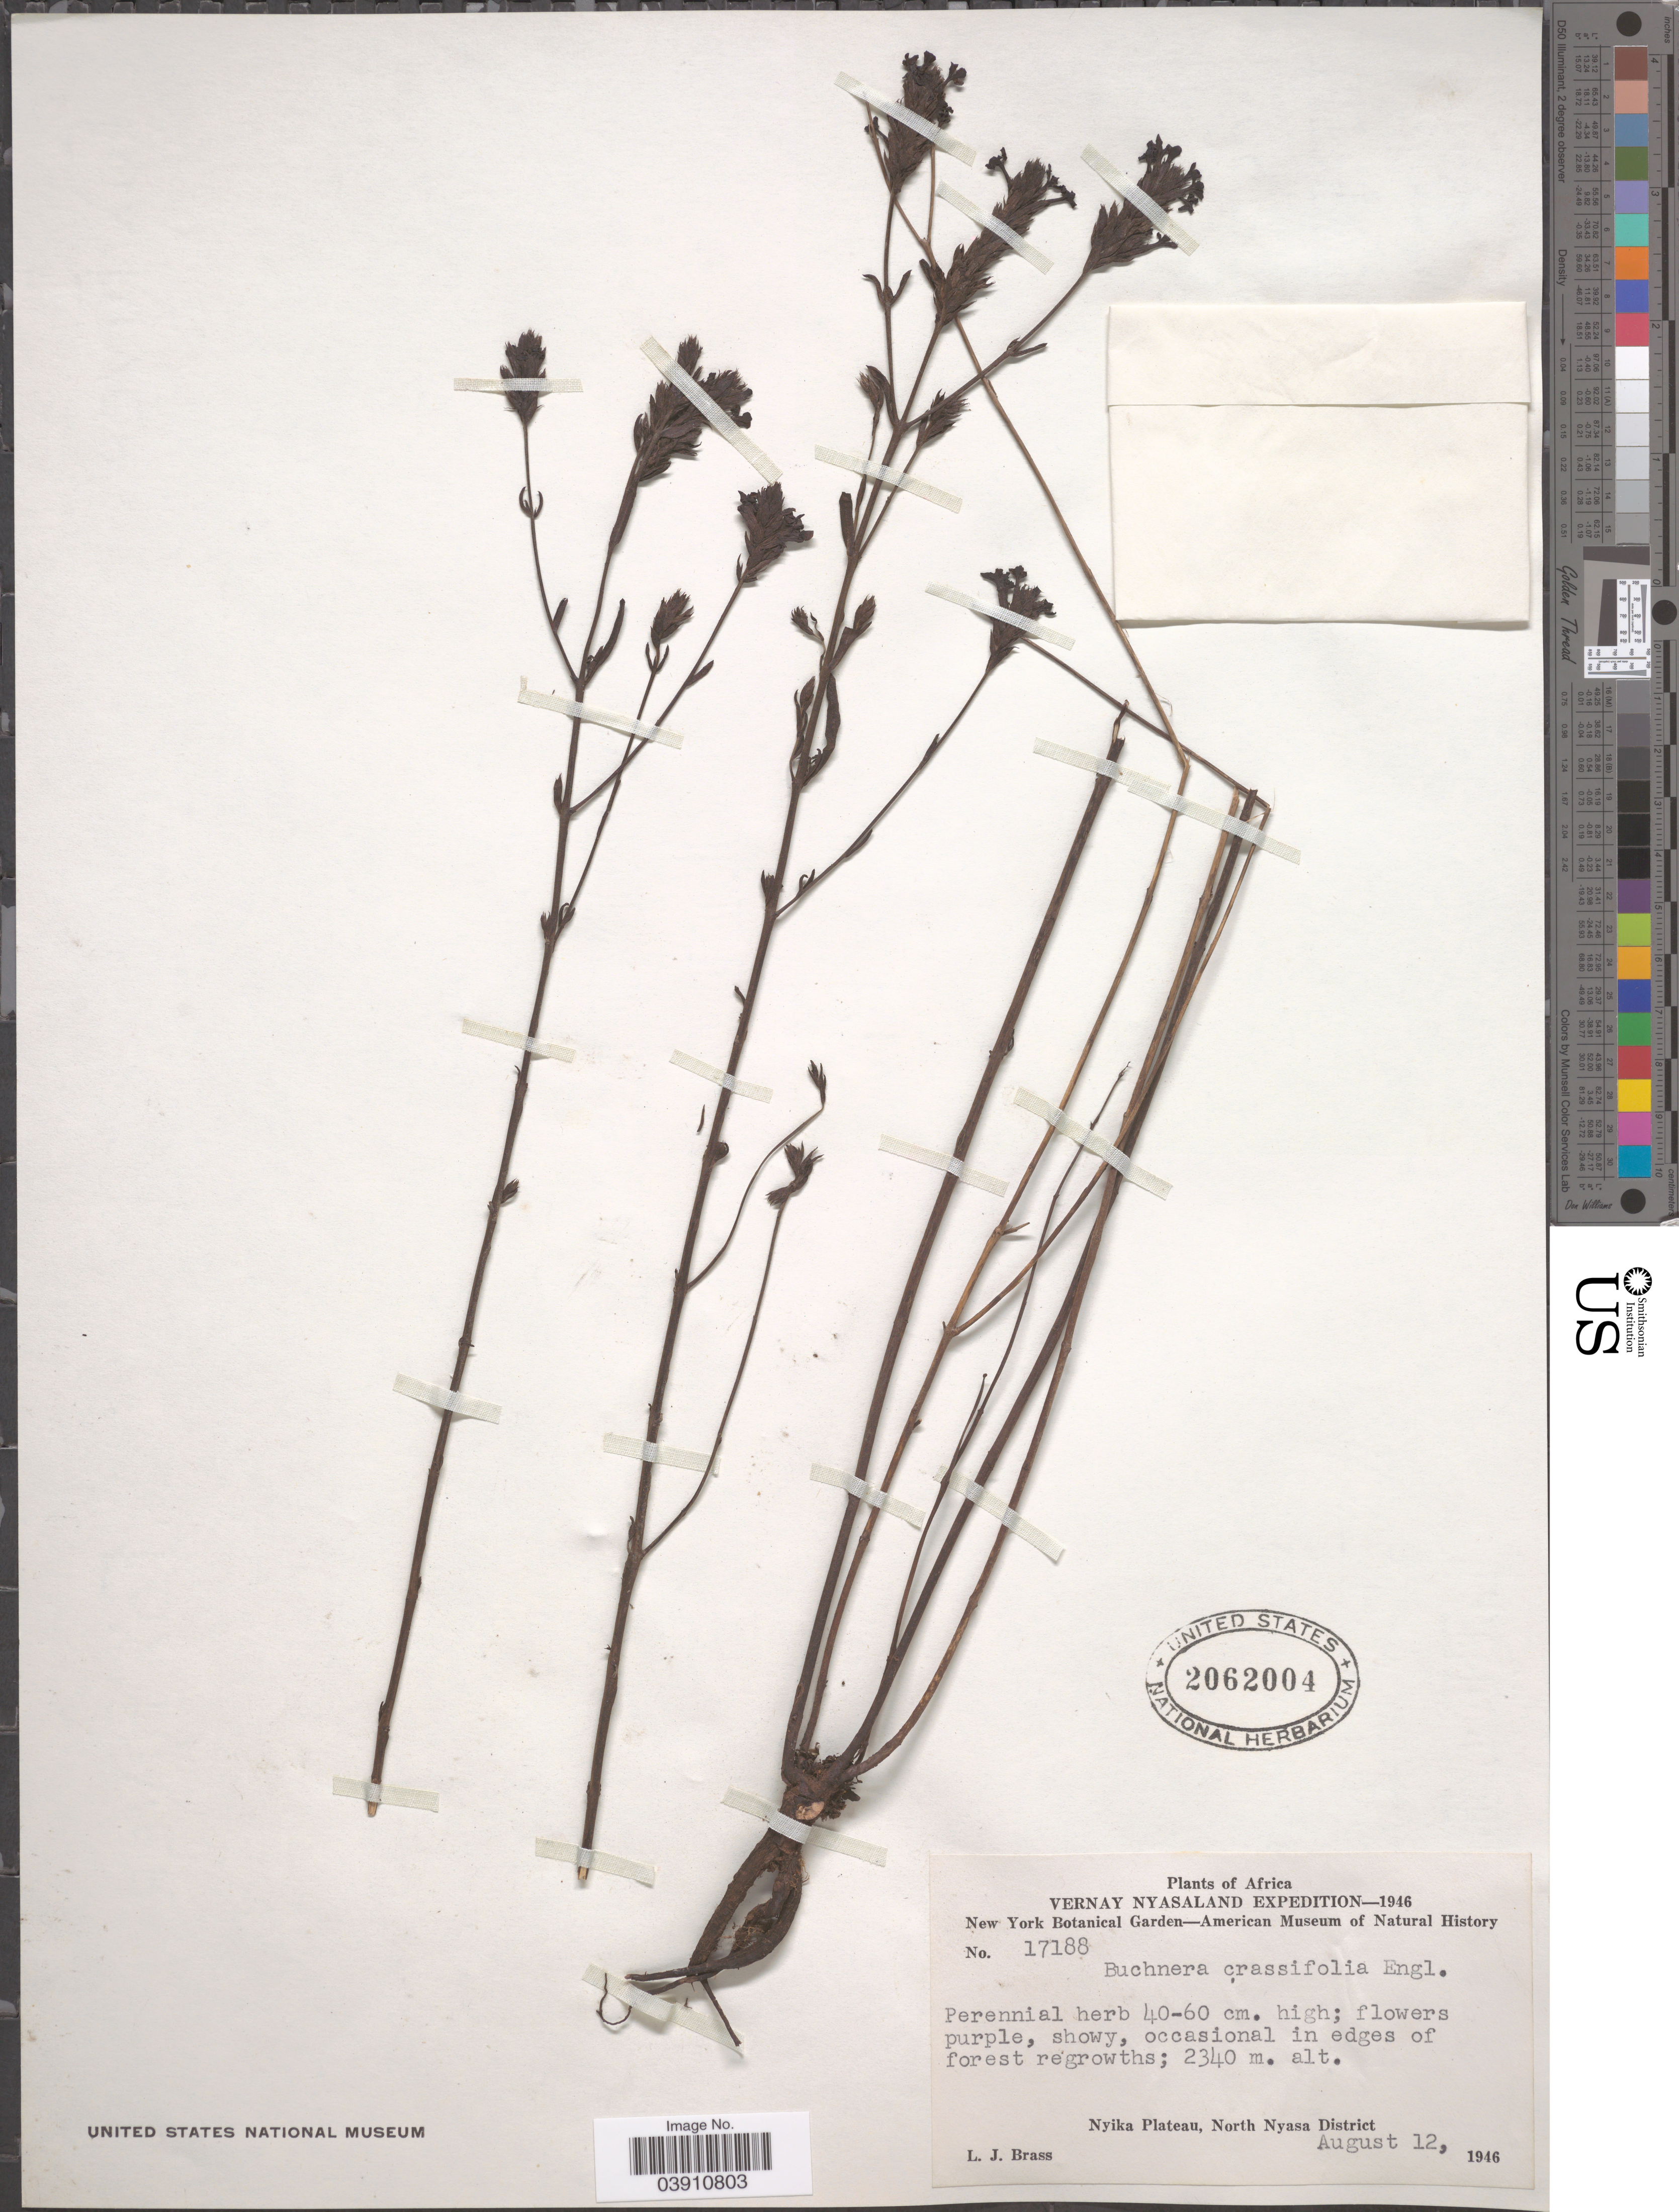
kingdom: Plantae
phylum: Tracheophyta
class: Magnoliopsida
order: Lamiales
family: Orobanchaceae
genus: Buchnera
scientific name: Buchnera crassifolia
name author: Engl.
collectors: L. J. Brass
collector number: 17188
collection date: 1946-08-12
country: Malawi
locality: Vernay Nyasaland. Nyika Plateau, North Nyasa District.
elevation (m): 2340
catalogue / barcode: US 2062004